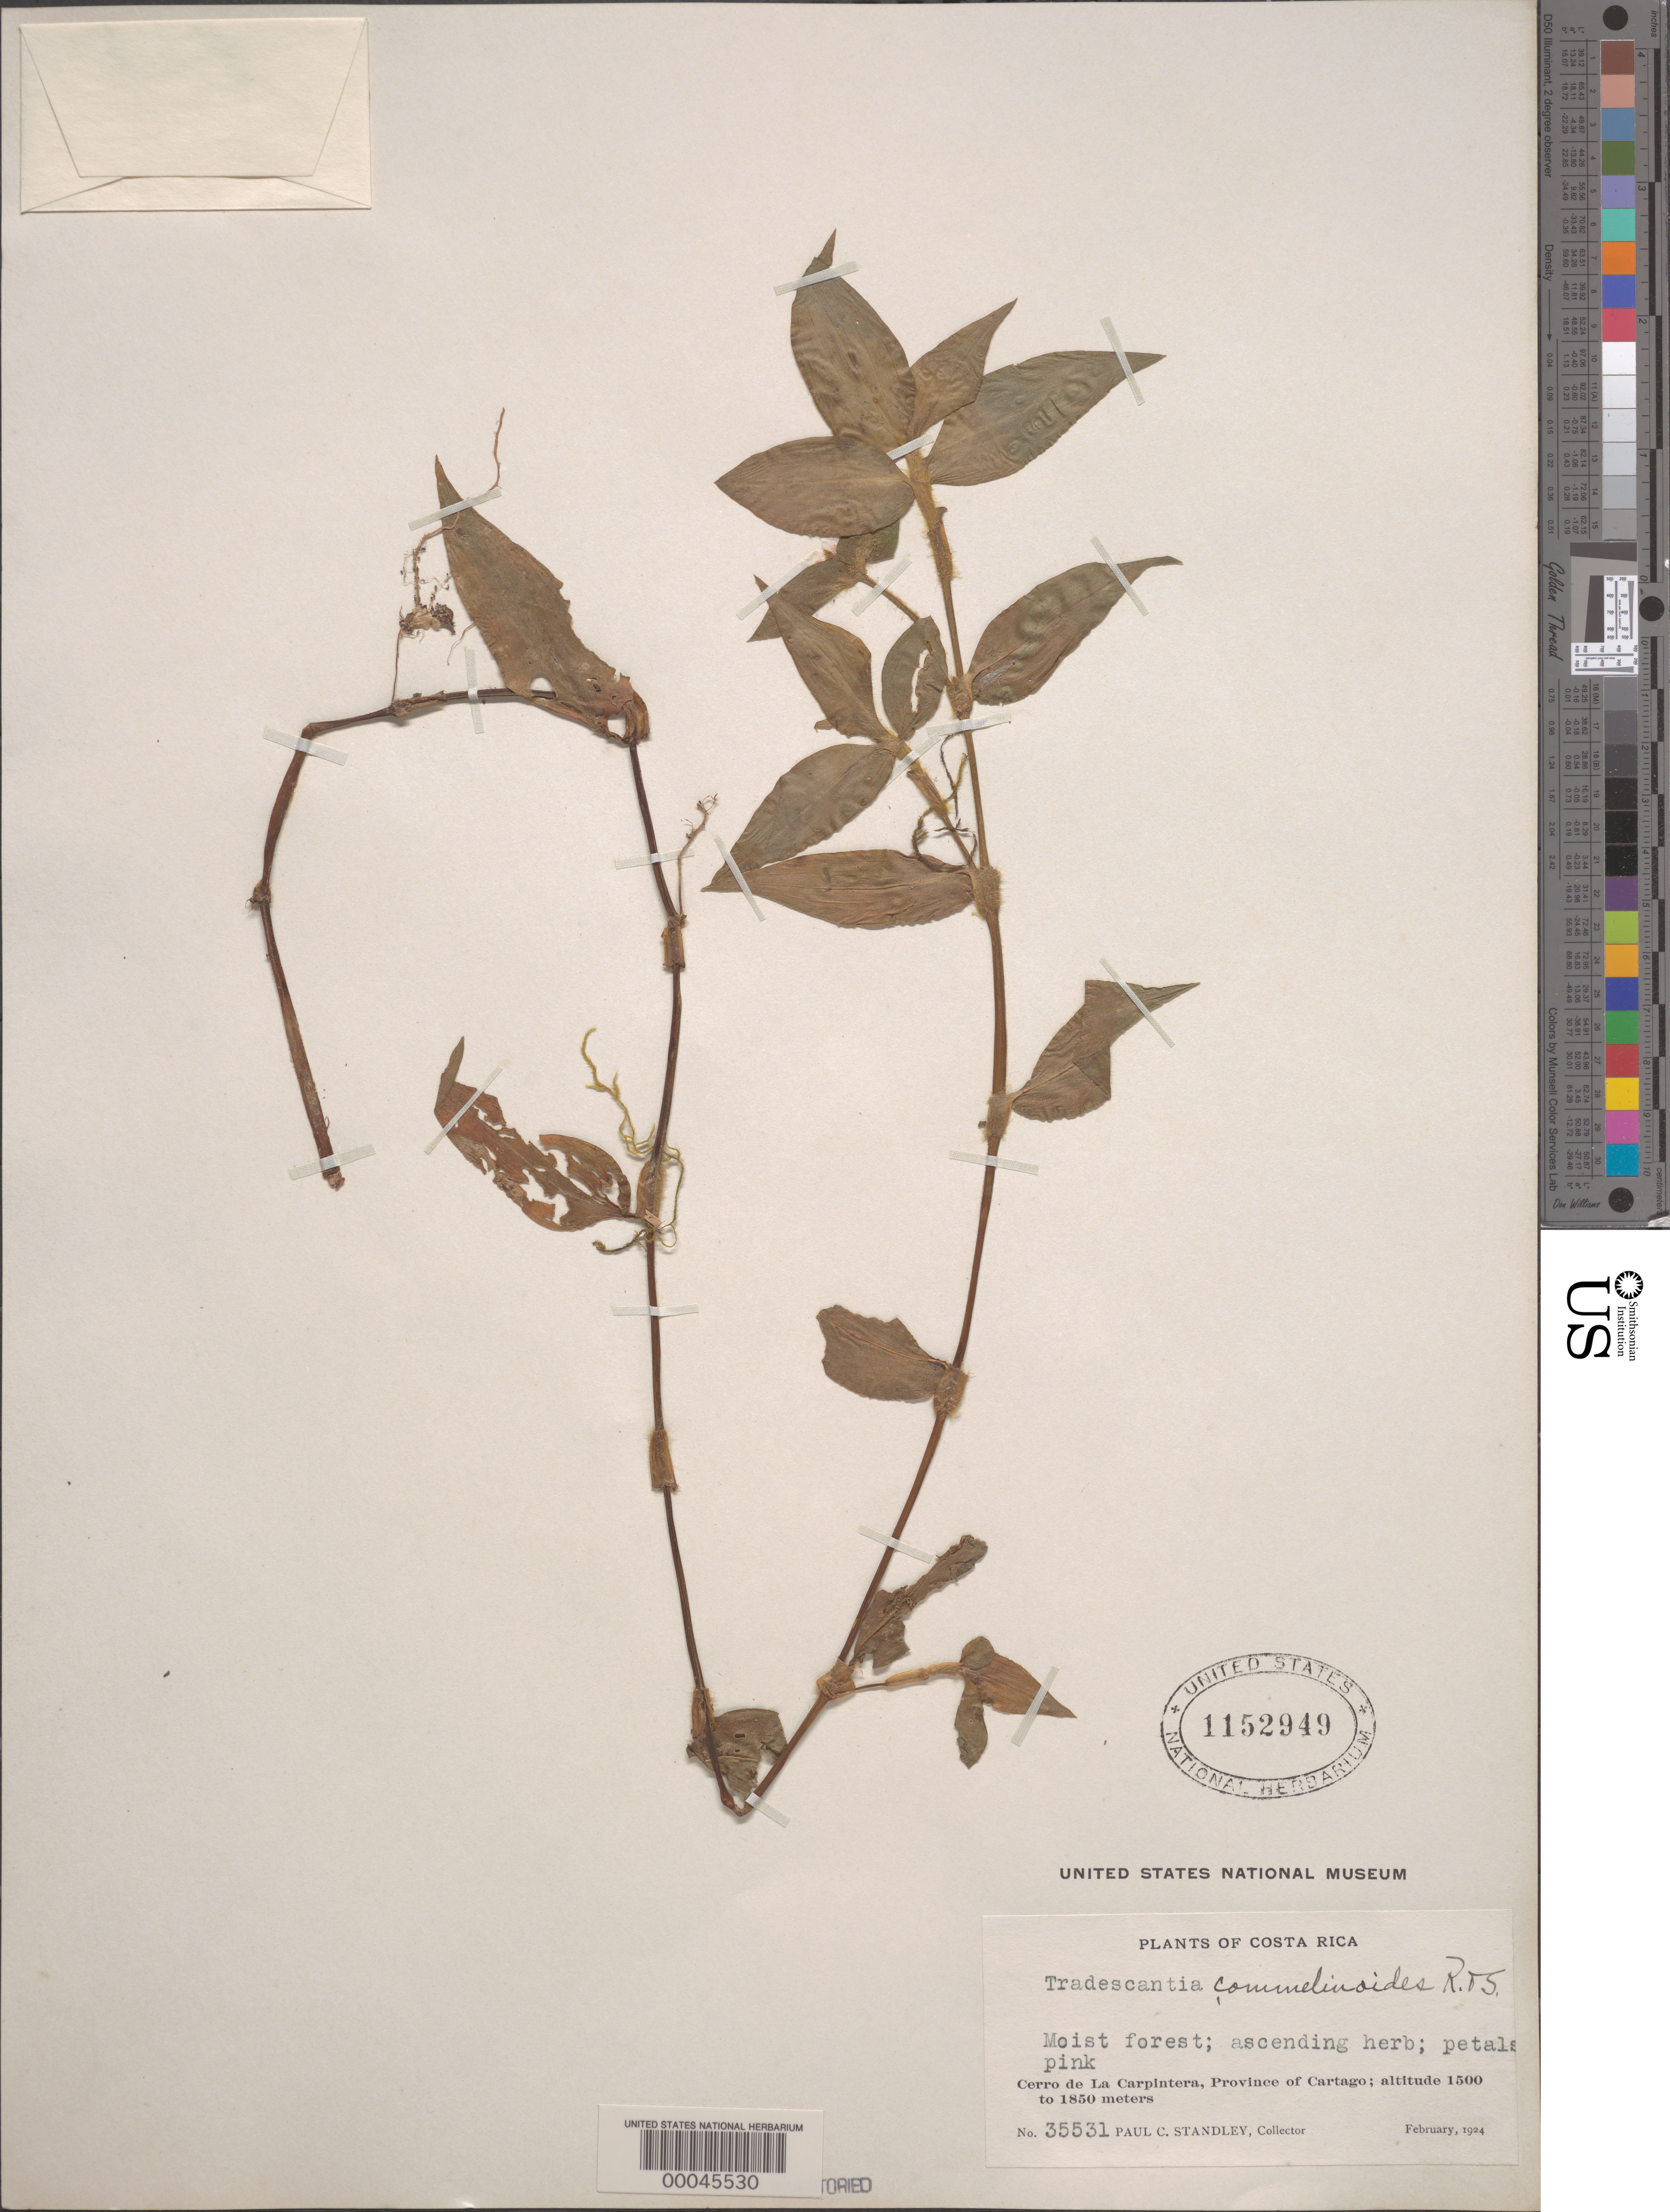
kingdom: Plantae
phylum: Tracheophyta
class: Liliopsida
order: Commelinales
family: Commelinaceae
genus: Tradescantia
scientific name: Tradescantia poelliae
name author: D.R. Hunt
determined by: Strong, Mark T., (BOT), Smithsonian Institution - National Museum of Natural History (UNITED STATES)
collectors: P. C. Standley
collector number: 35531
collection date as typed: Feb 1924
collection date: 1924-02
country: Costa Rica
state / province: Cartago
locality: Cerro de La Carpintera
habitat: Moist forest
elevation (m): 1500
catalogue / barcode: US 1152949